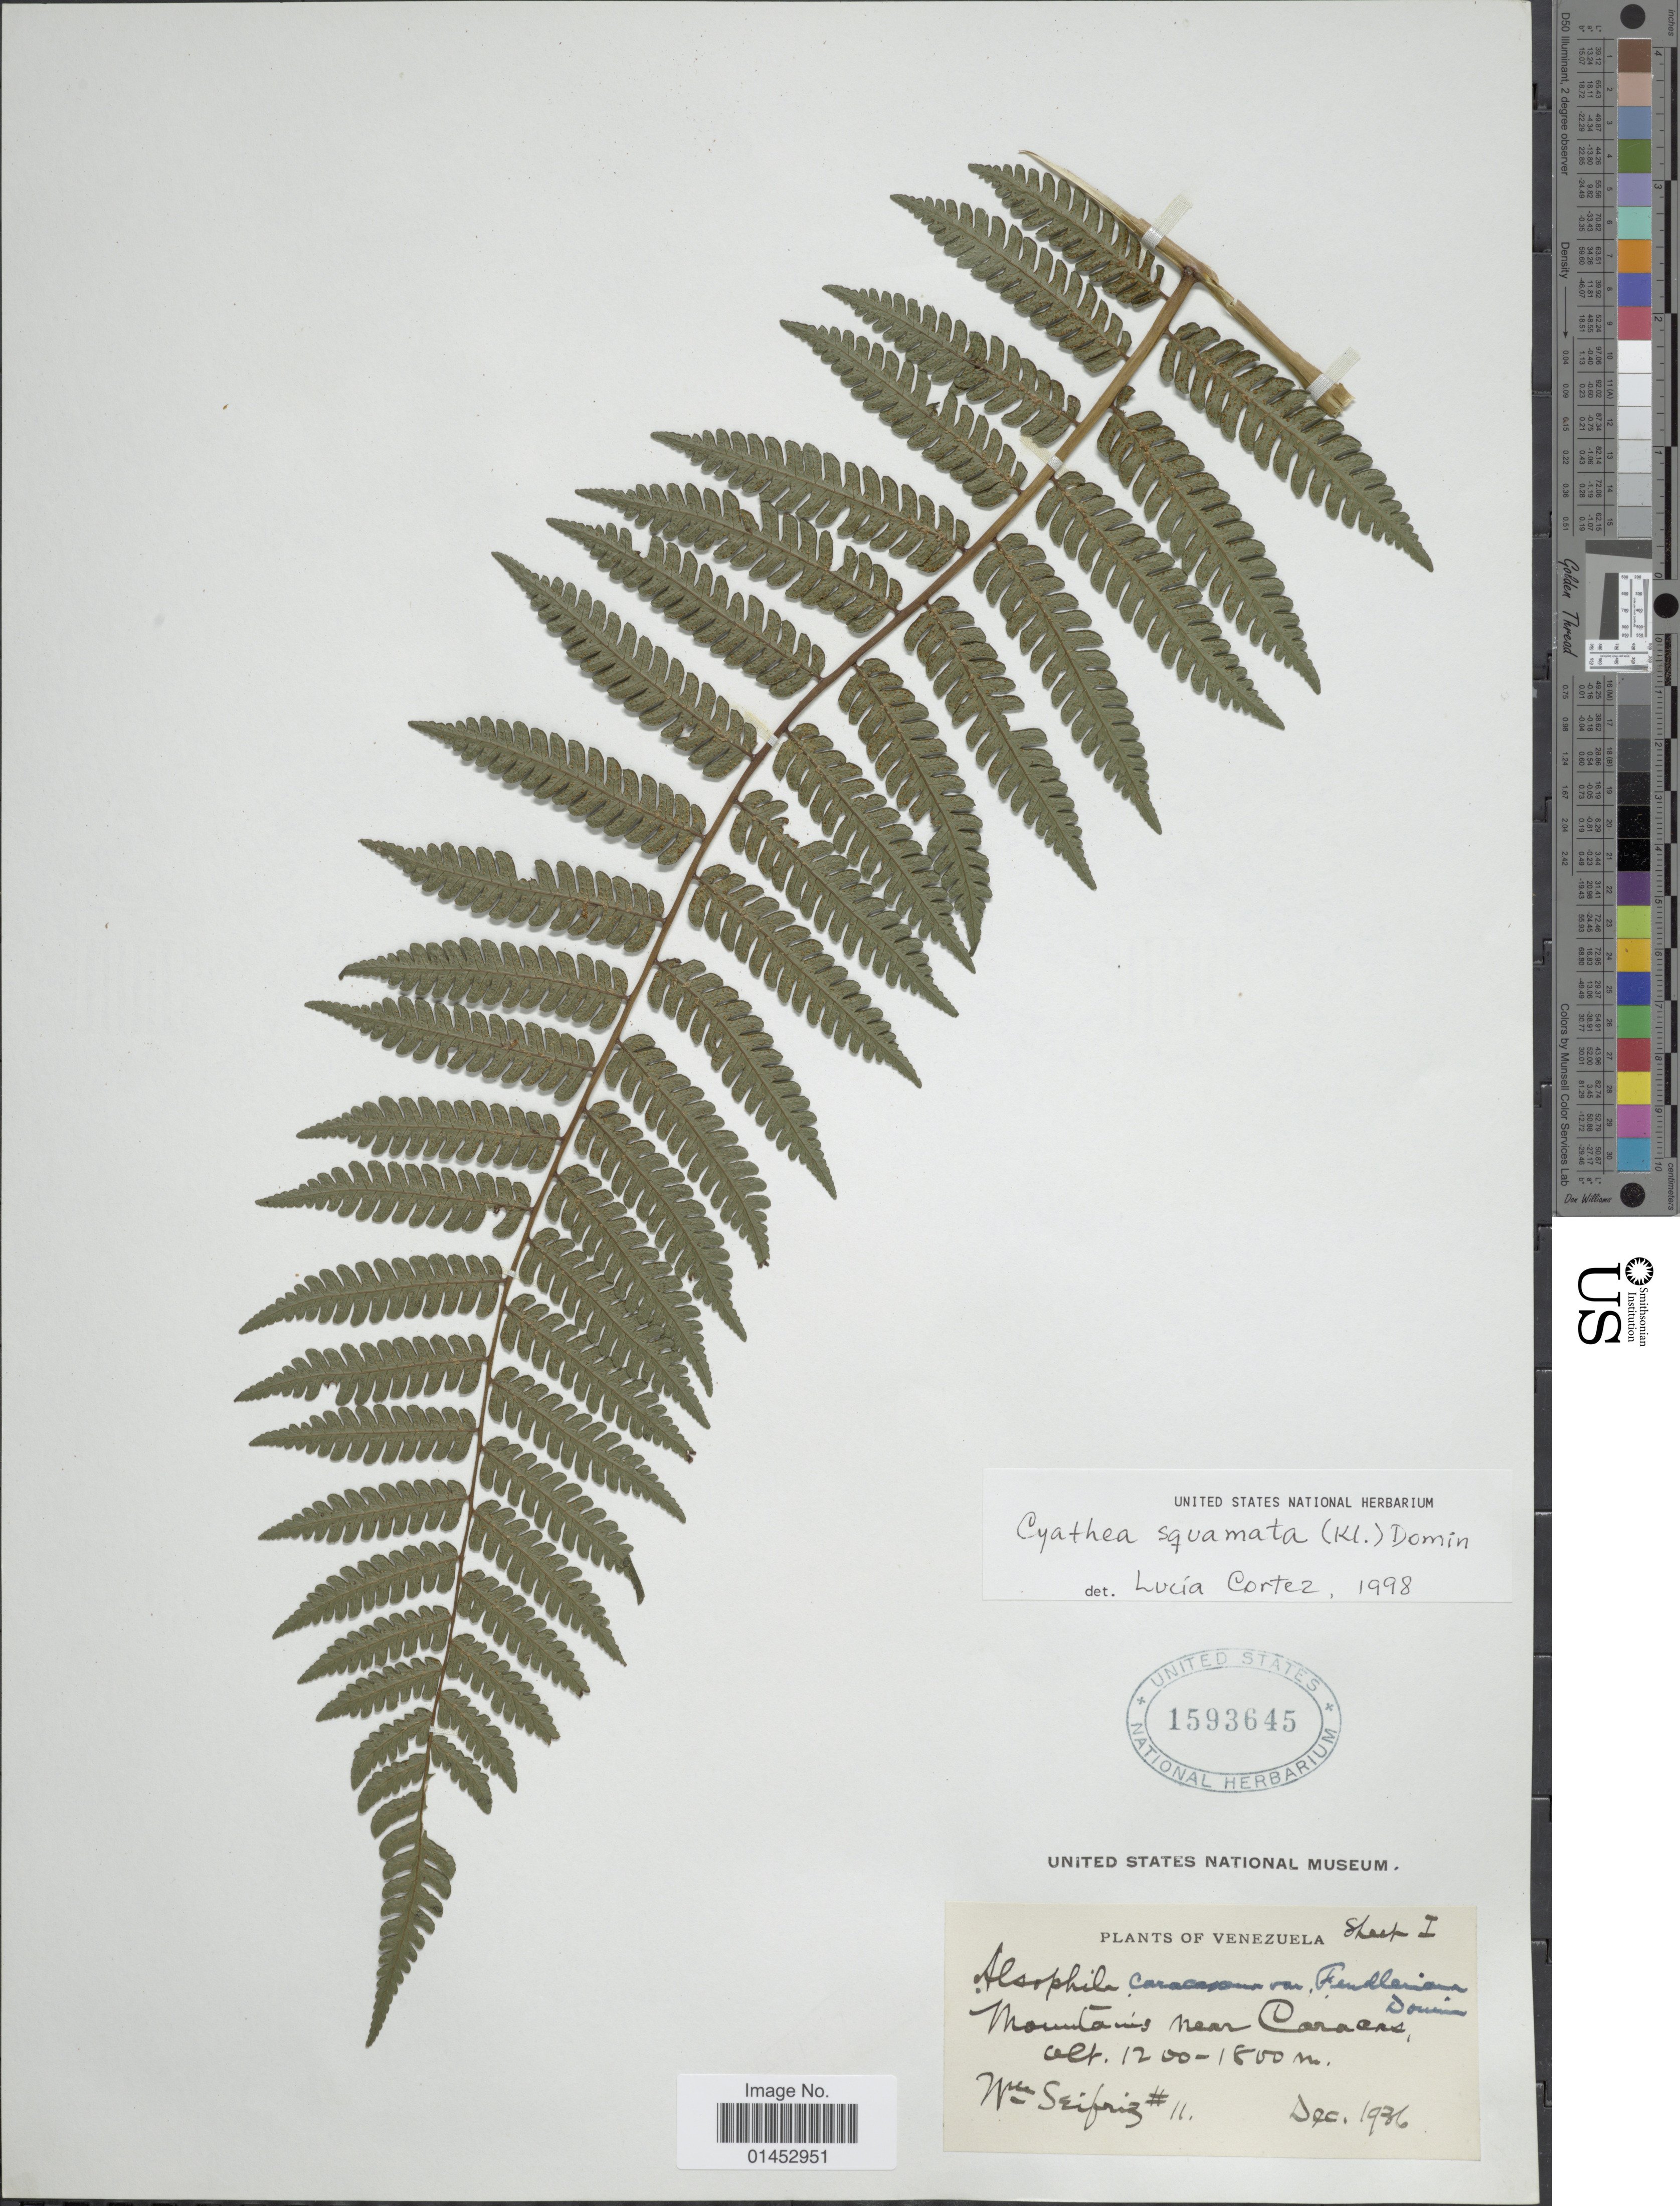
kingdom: Plantae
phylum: Tracheophyta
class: Polypodiopsida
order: Cyatheales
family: Cyatheaceae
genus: Cyathea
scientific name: Cyathea squamata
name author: (Klotzsch) Domin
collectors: W. Seifriz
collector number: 11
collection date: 1936-12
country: Venezuela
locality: Mountains near Caracas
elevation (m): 1200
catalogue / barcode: US 1593645